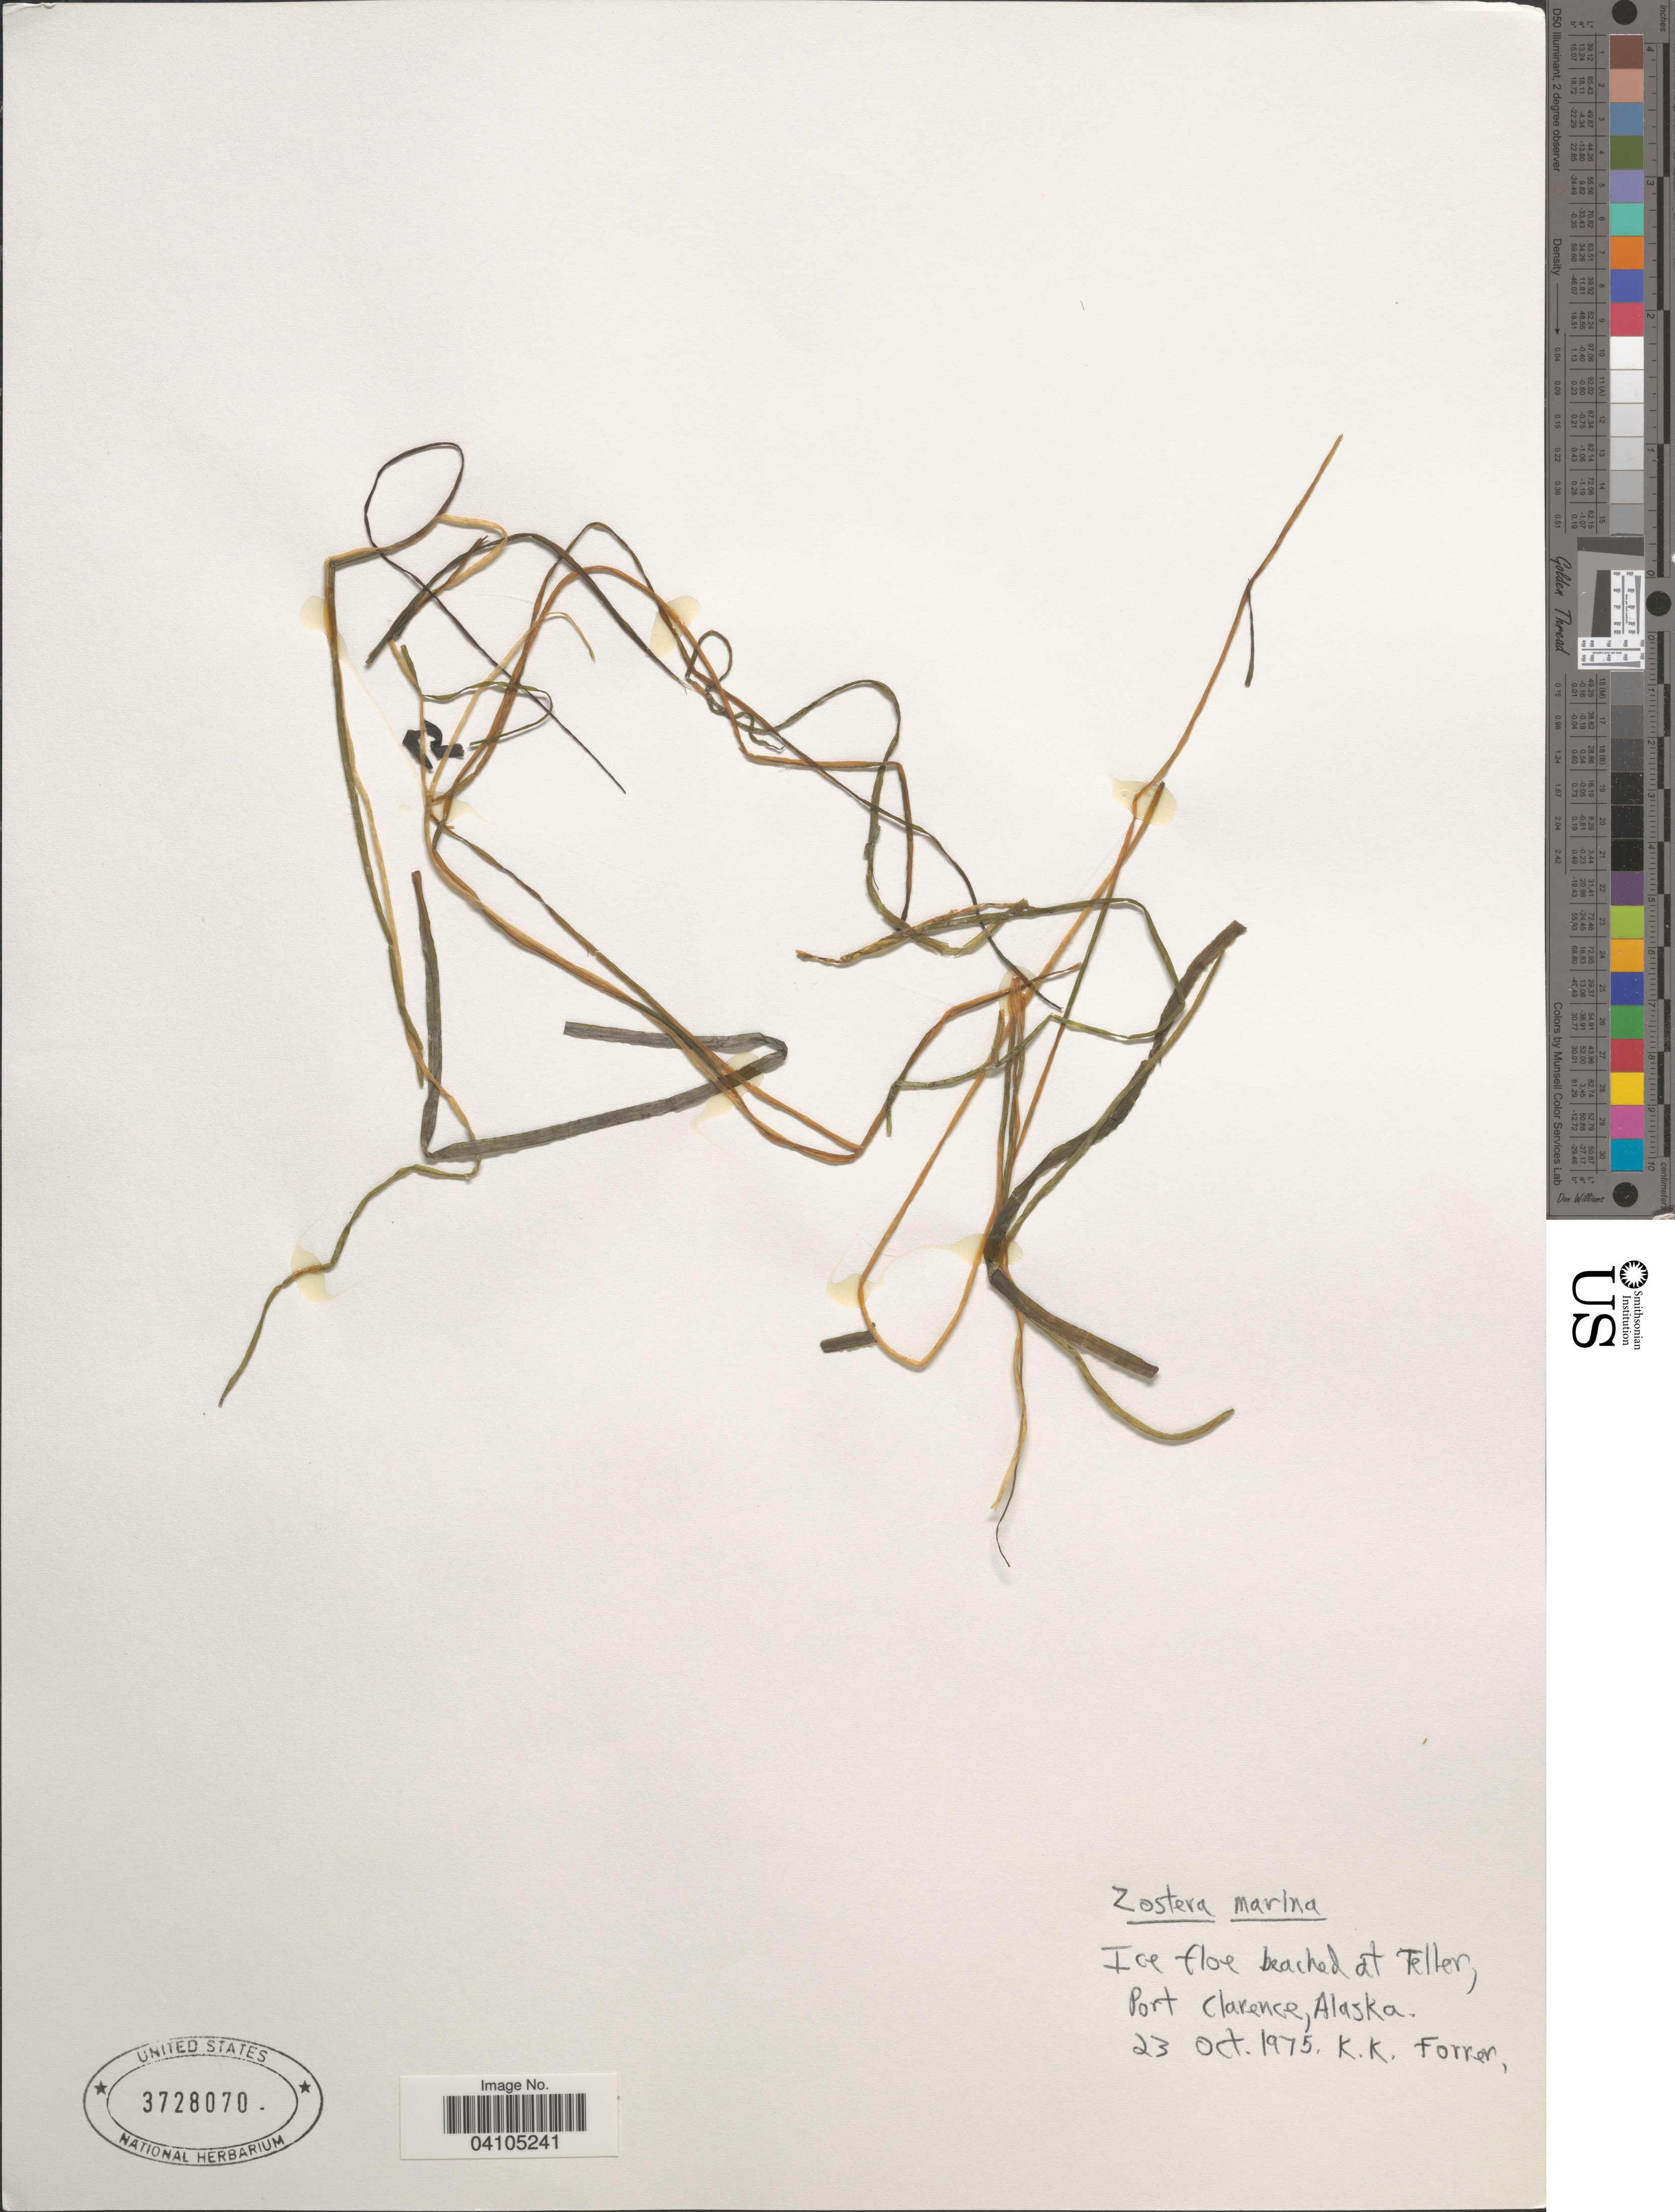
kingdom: Plantae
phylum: Tracheophyta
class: Liliopsida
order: Alismatales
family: Zosteraceae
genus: Zostera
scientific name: Zostera marina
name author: L.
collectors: K. Forrer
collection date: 1975-10-23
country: United States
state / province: Alaska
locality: At Teller, Port Clarence.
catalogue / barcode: US 3728070